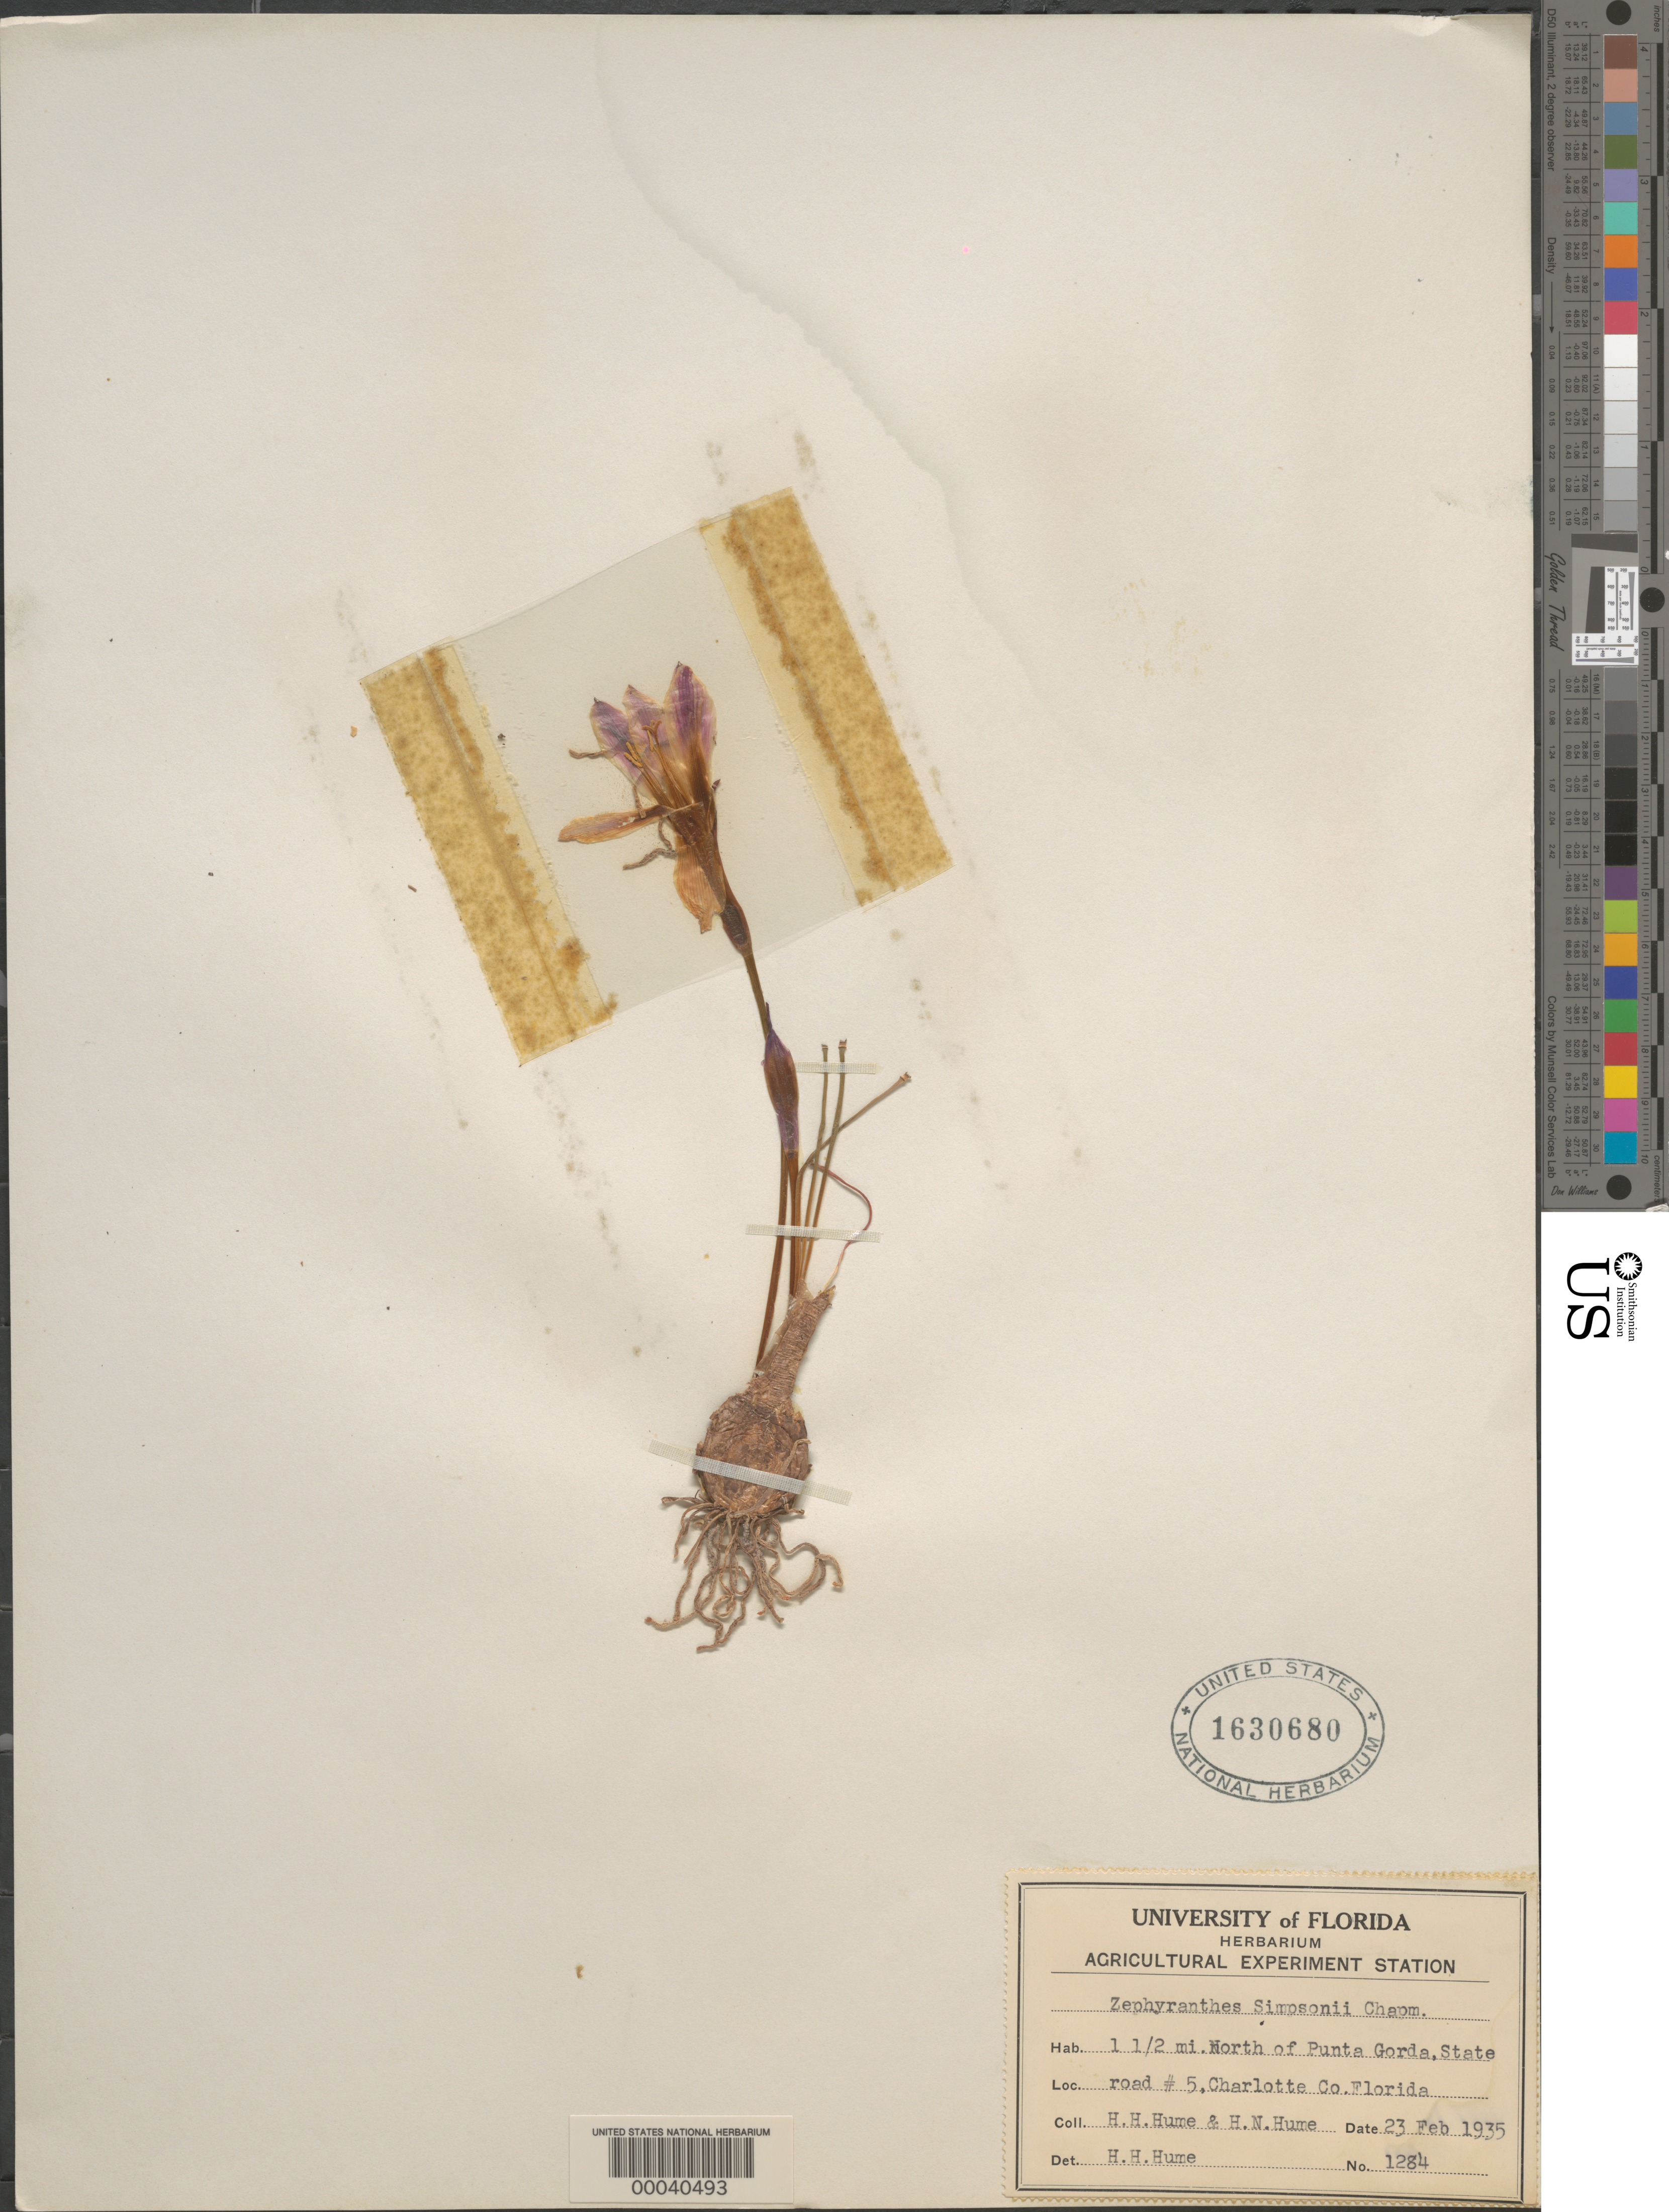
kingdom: Plantae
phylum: Tracheophyta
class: Liliopsida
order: Asparagales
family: Amaryllidaceae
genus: Zephyranthes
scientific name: Zephyranthes simpsonii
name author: Chapm.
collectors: H. Hume & H. Hume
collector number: Univ Of Fl Herb 1284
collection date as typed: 23 Feb 1935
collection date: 1935-02-23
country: United States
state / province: Florida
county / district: Charlotte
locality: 1.5 mi. n of punta gorda, state rd 5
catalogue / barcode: US 1630680